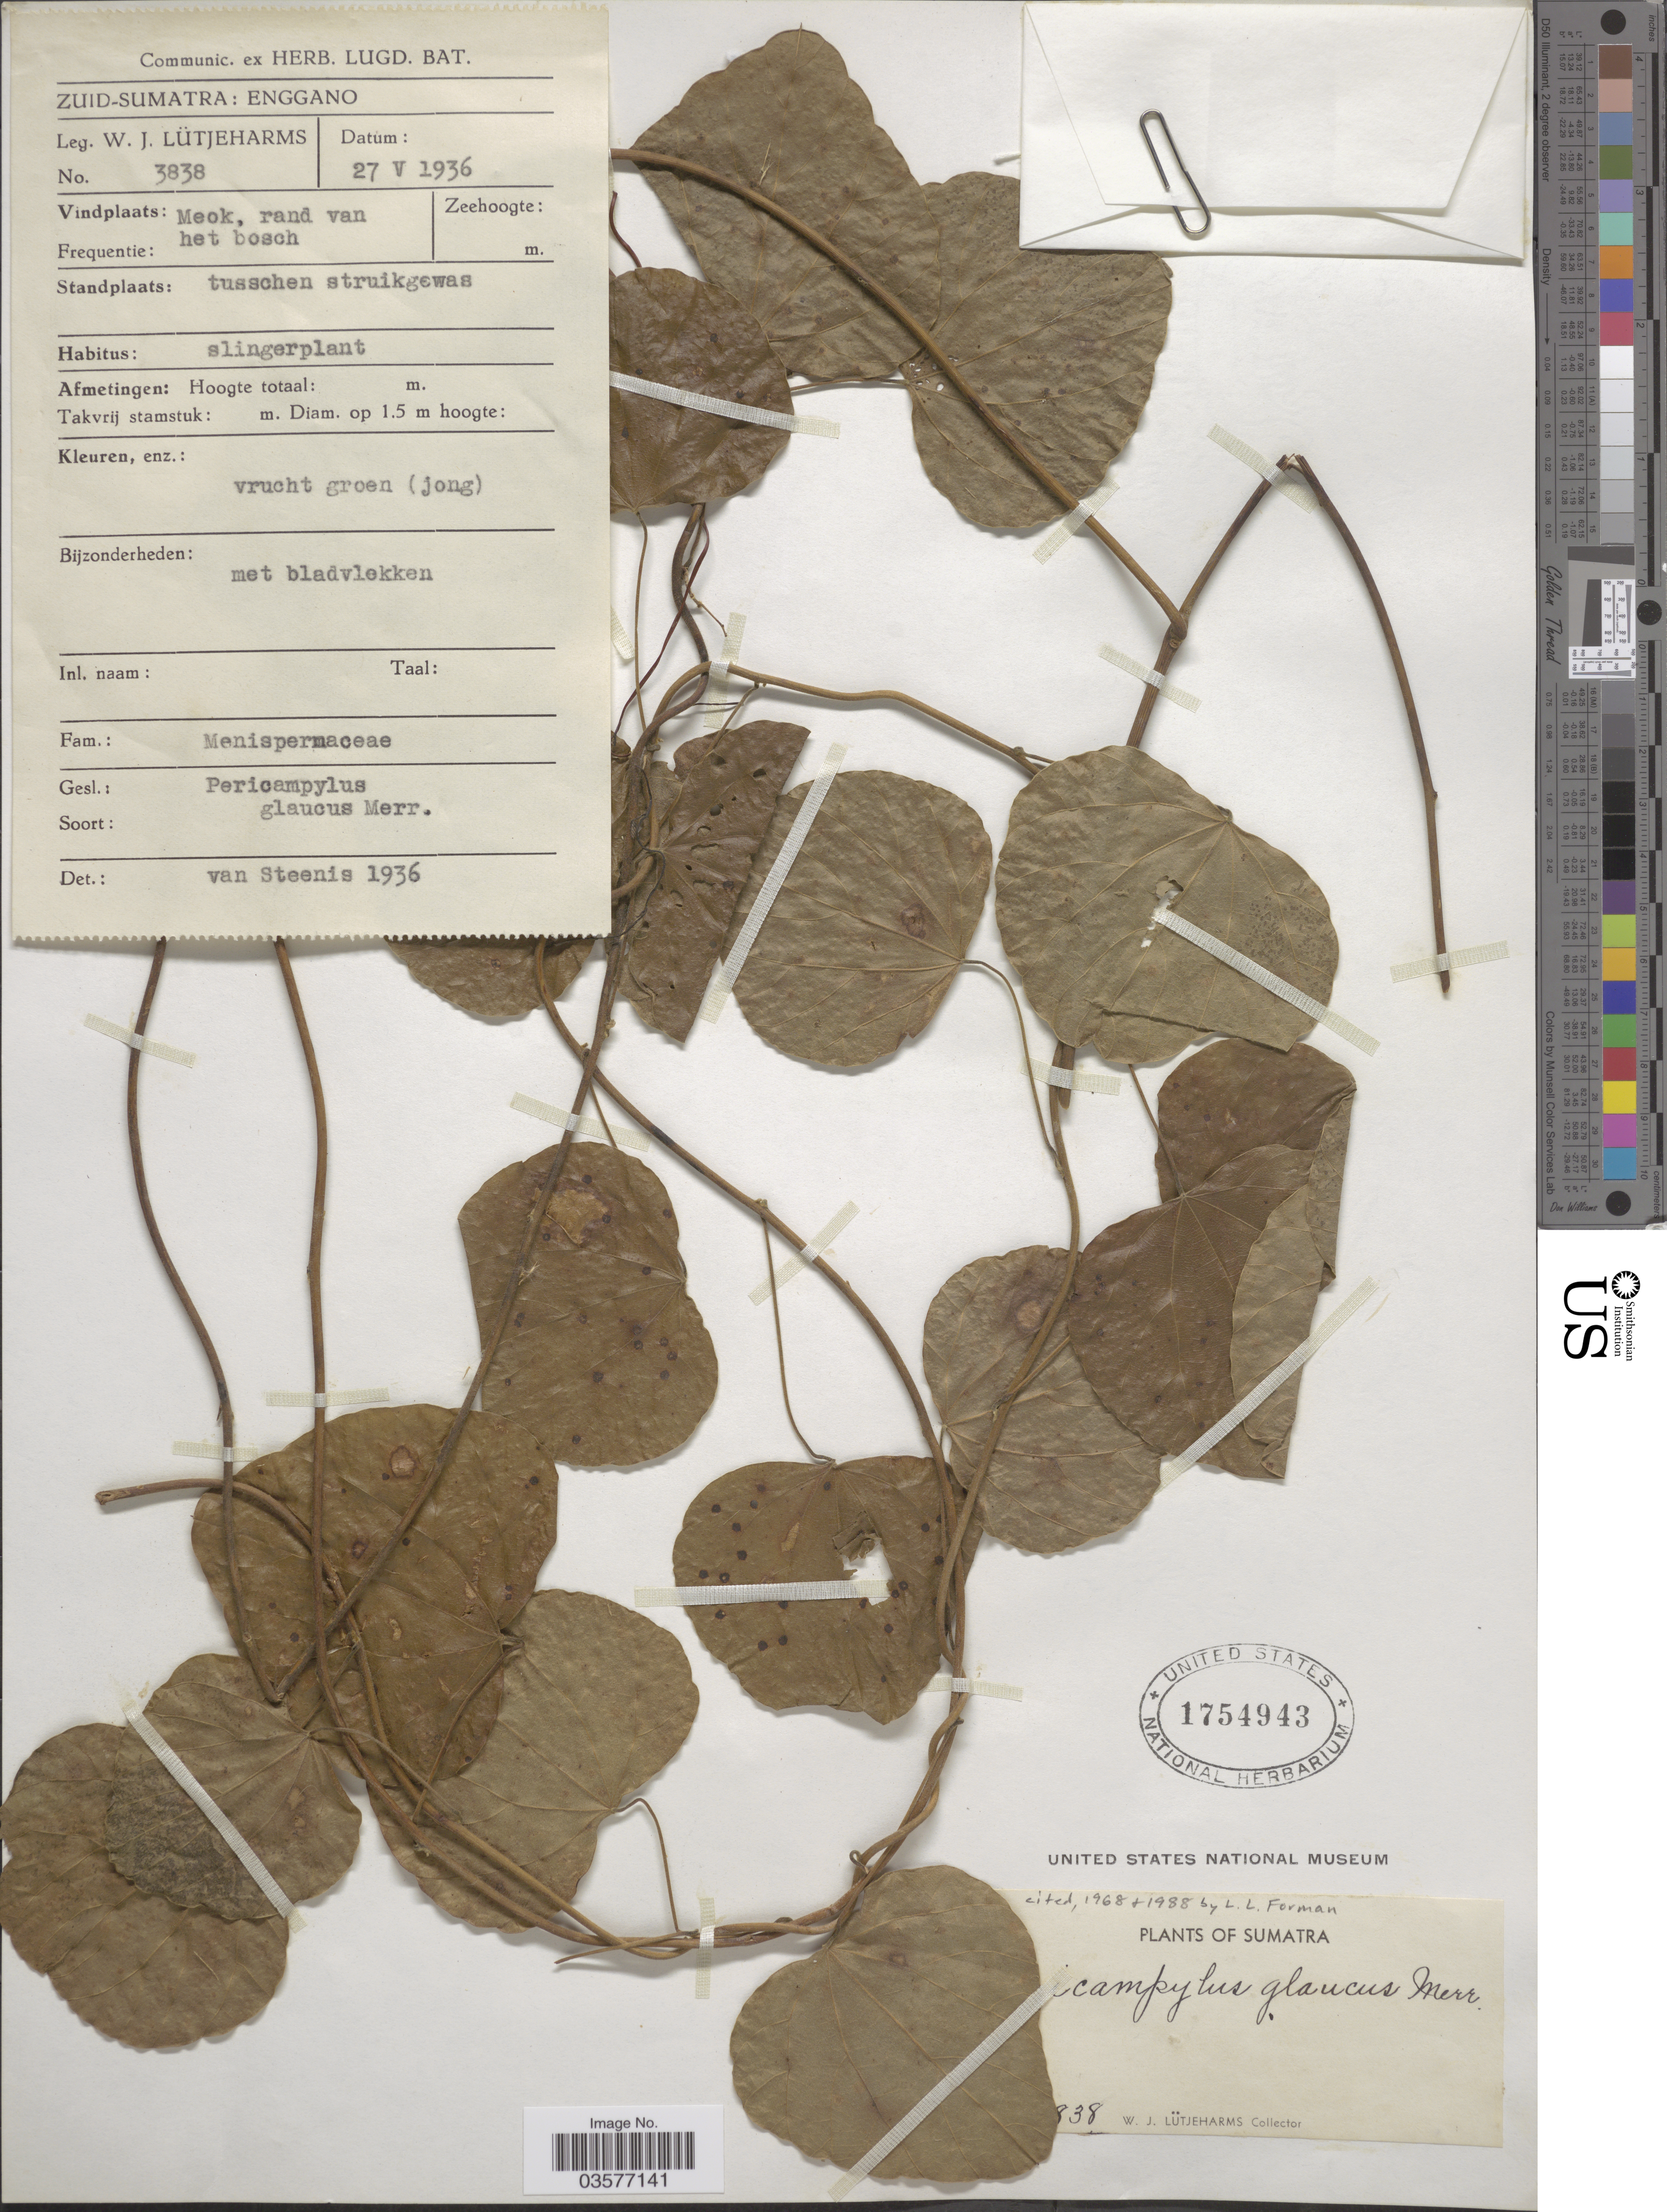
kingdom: Plantae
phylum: Tracheophyta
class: Magnoliopsida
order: Ranunculales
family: Menispermaceae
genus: Pericampylus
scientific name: Pericampylus glaucus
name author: (Lam.) Merr.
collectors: W. Lütjeharms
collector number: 3838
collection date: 1936-05-27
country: Indonesia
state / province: Sumatra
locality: Zuid-Sumatra: Enggano. Meok.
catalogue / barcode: US 1754943